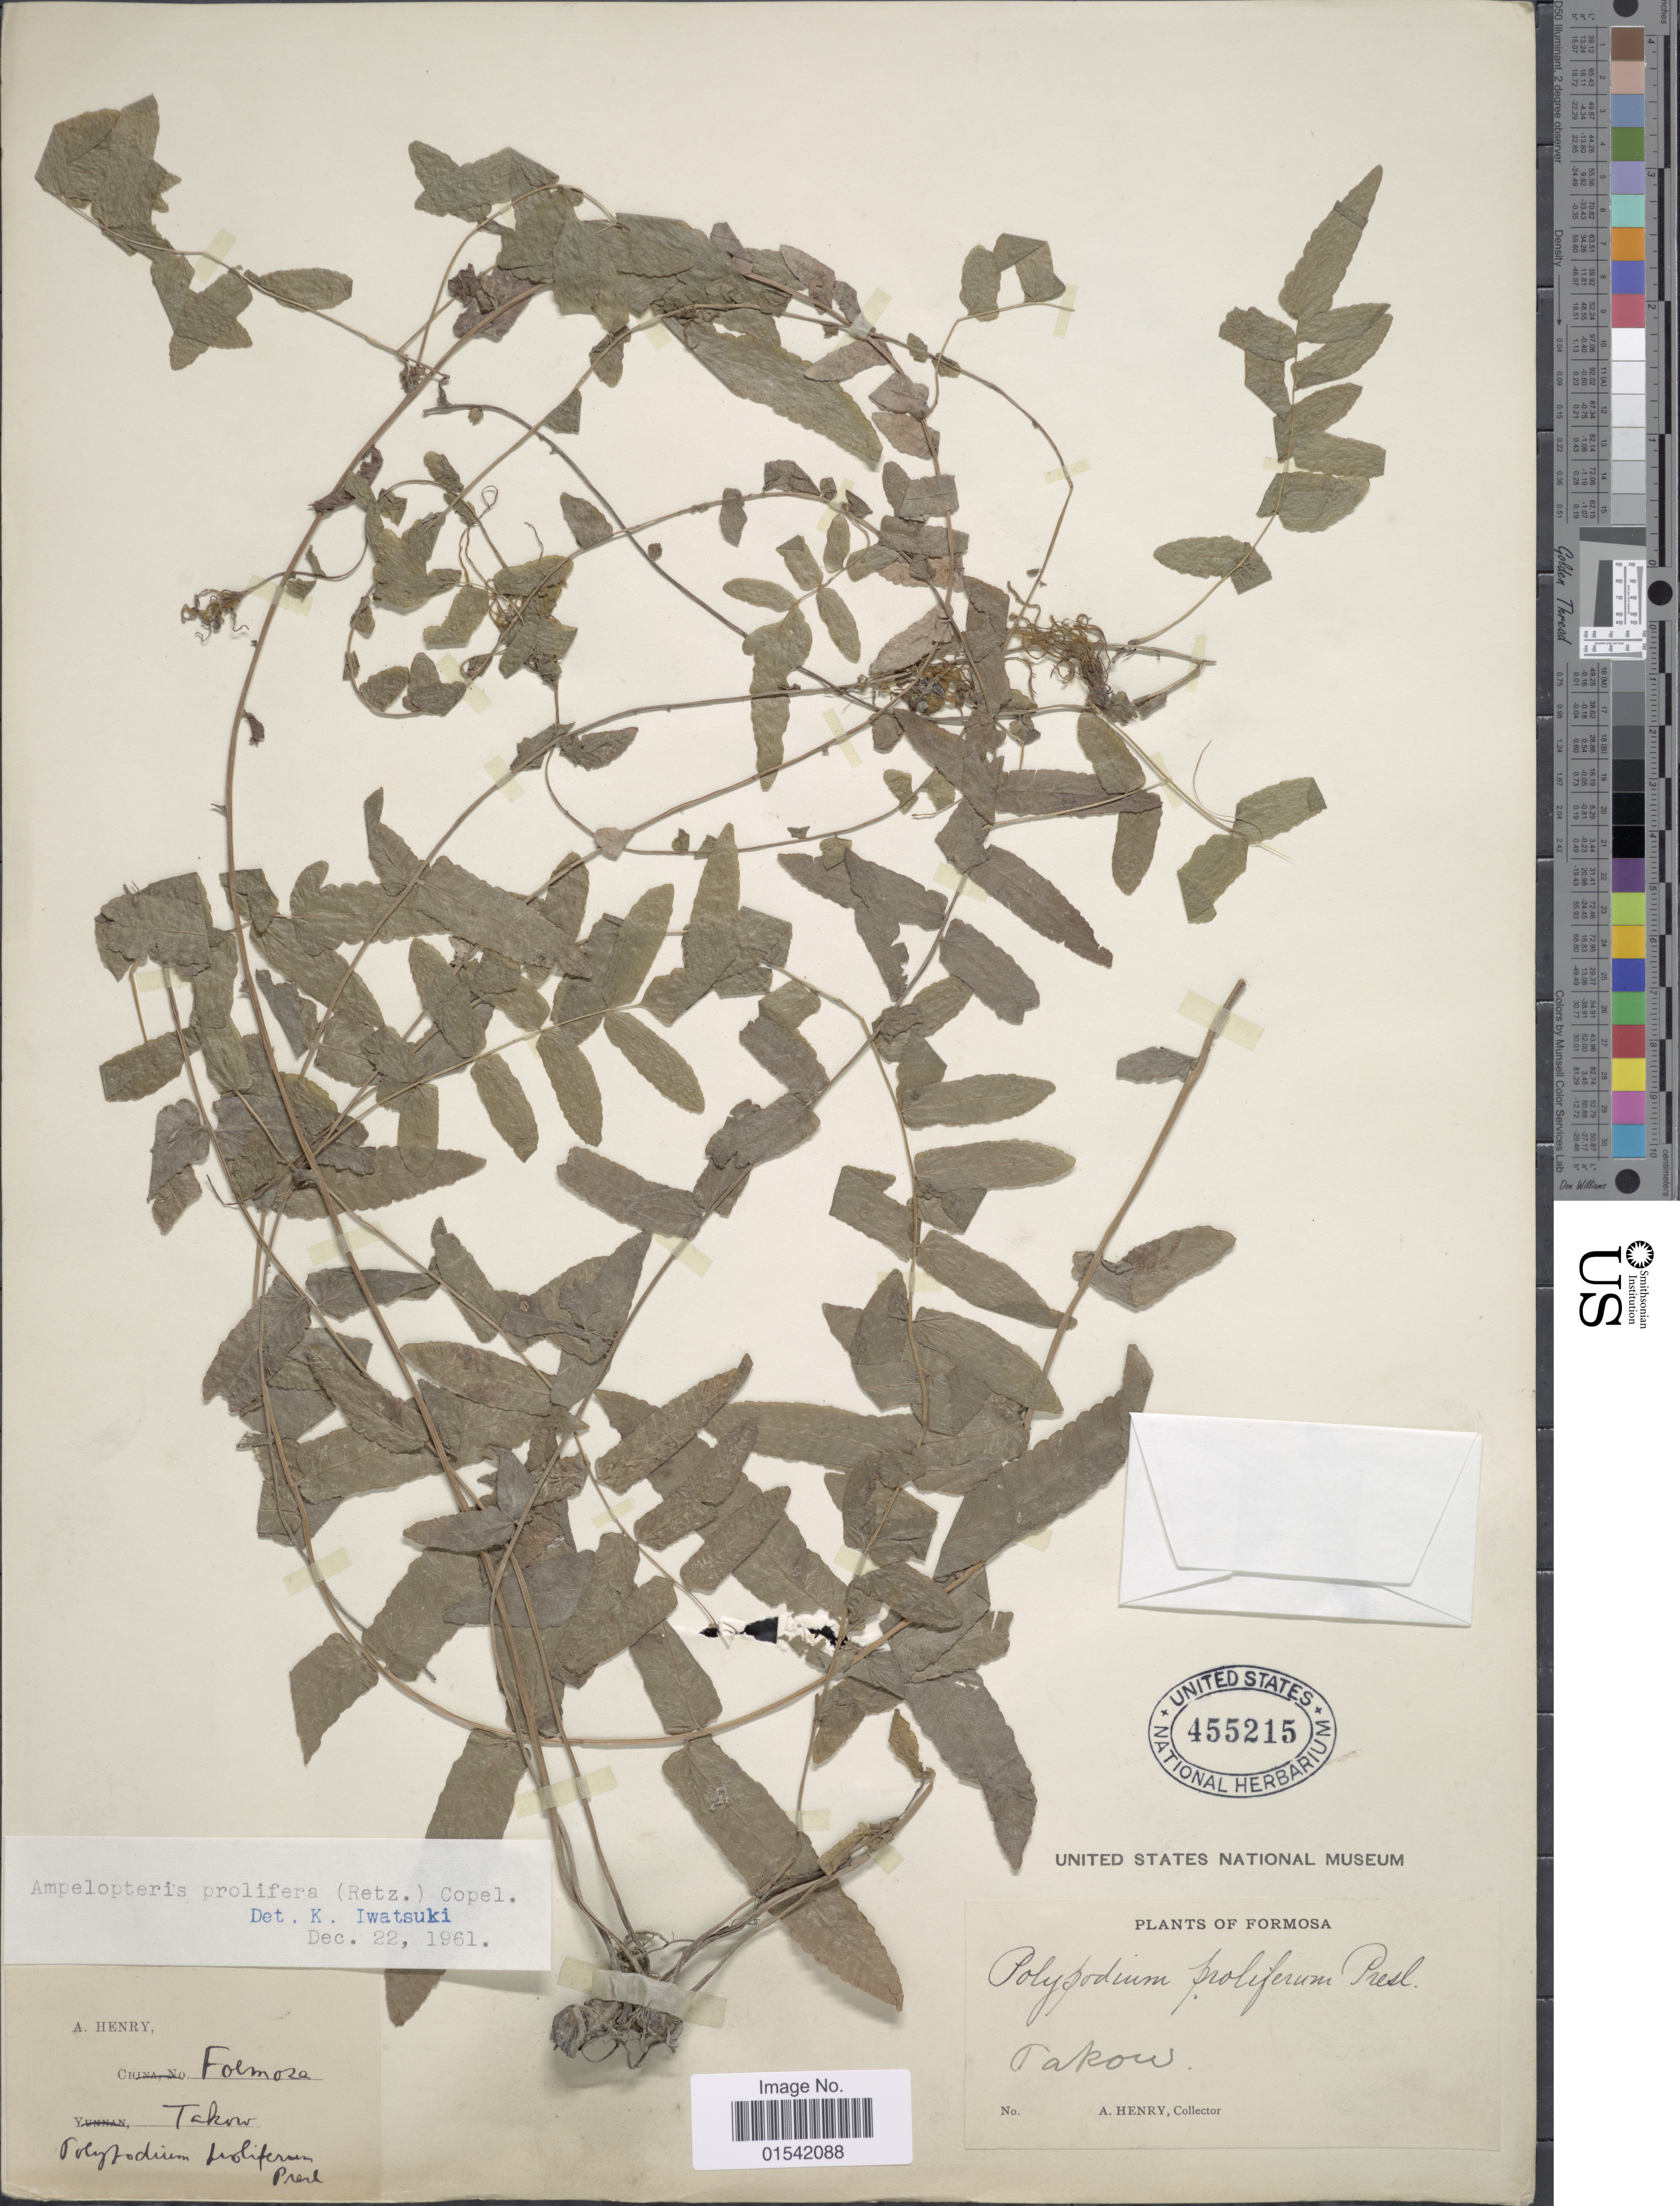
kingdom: Plantae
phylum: Tracheophyta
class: Polypodiopsida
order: Polypodiales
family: Thelypteridaceae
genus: Ampelopteris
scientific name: Ampelopteris prolifera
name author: (Retz.) Copel.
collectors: A. Henry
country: Taiwan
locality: Formosa, Takow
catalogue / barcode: US 455215